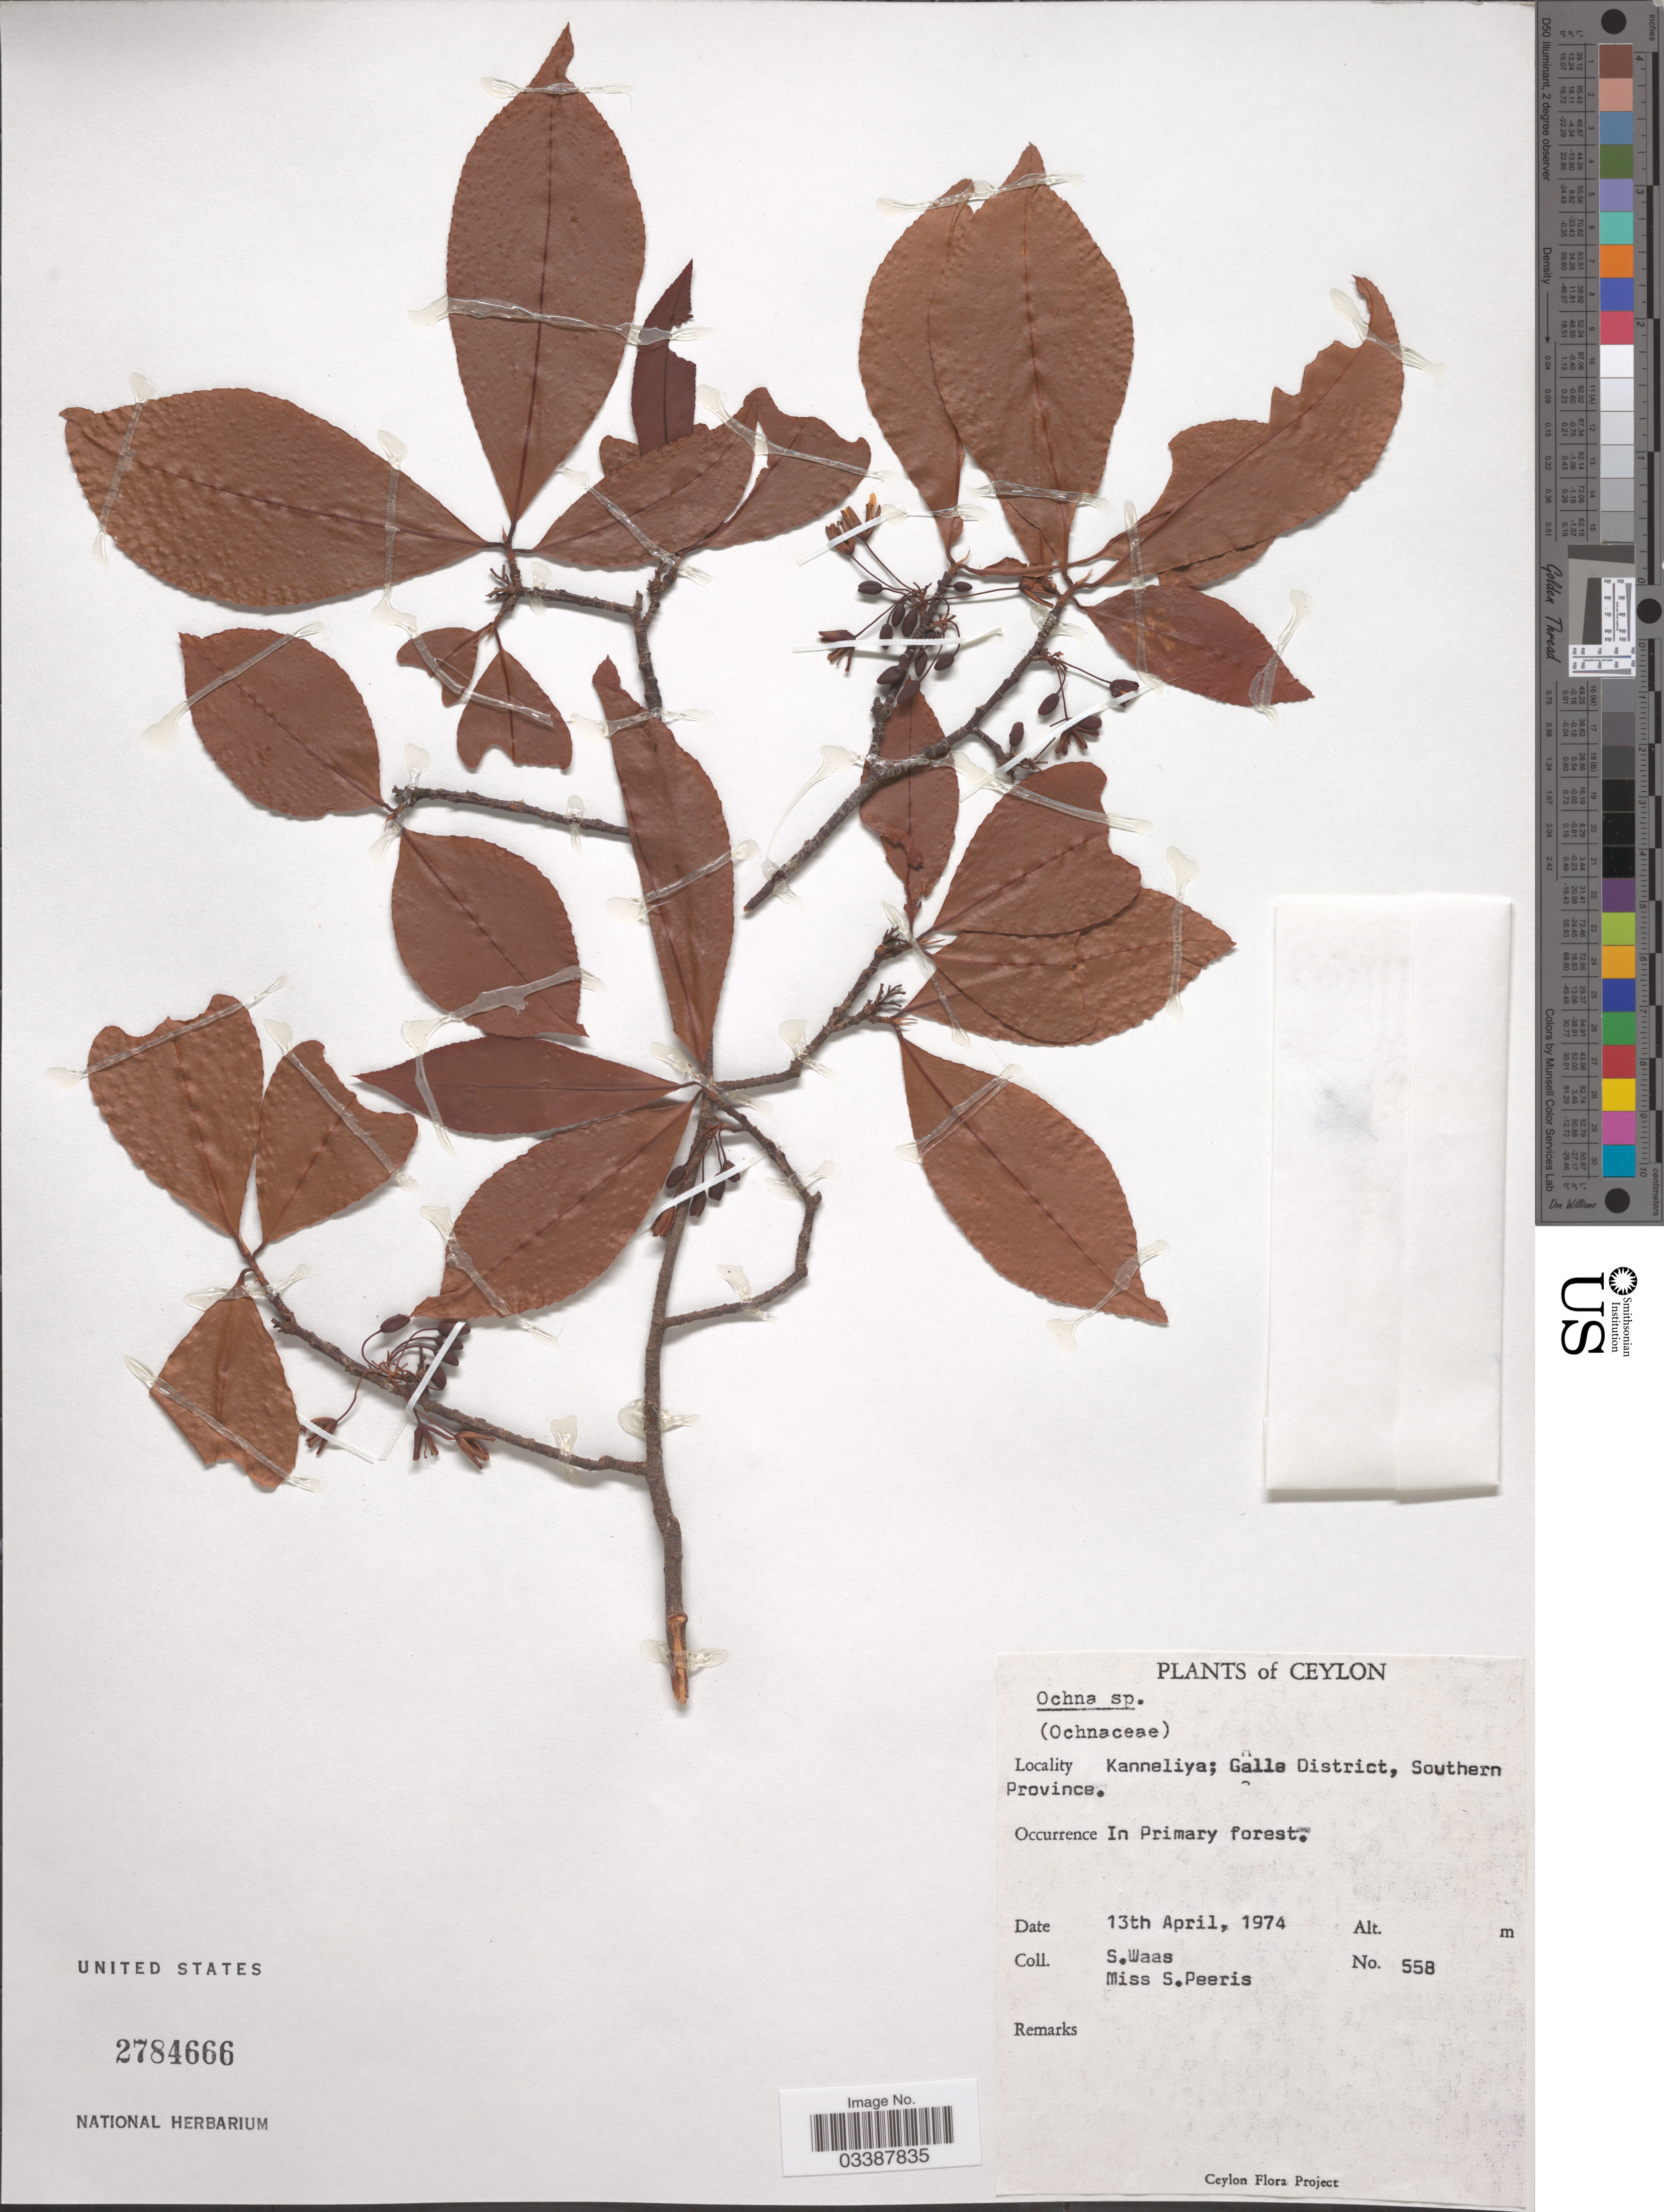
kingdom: Plantae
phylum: Tracheophyta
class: Magnoliopsida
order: Malpighiales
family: Ochnaceae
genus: Ochna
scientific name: Ochna sp.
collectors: S. Waas & S. Peeris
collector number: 558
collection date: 1974-04-13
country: Sri Lanka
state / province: Southern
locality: Ceylon. Kanneliya; Galle District.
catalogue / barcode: US 2784666